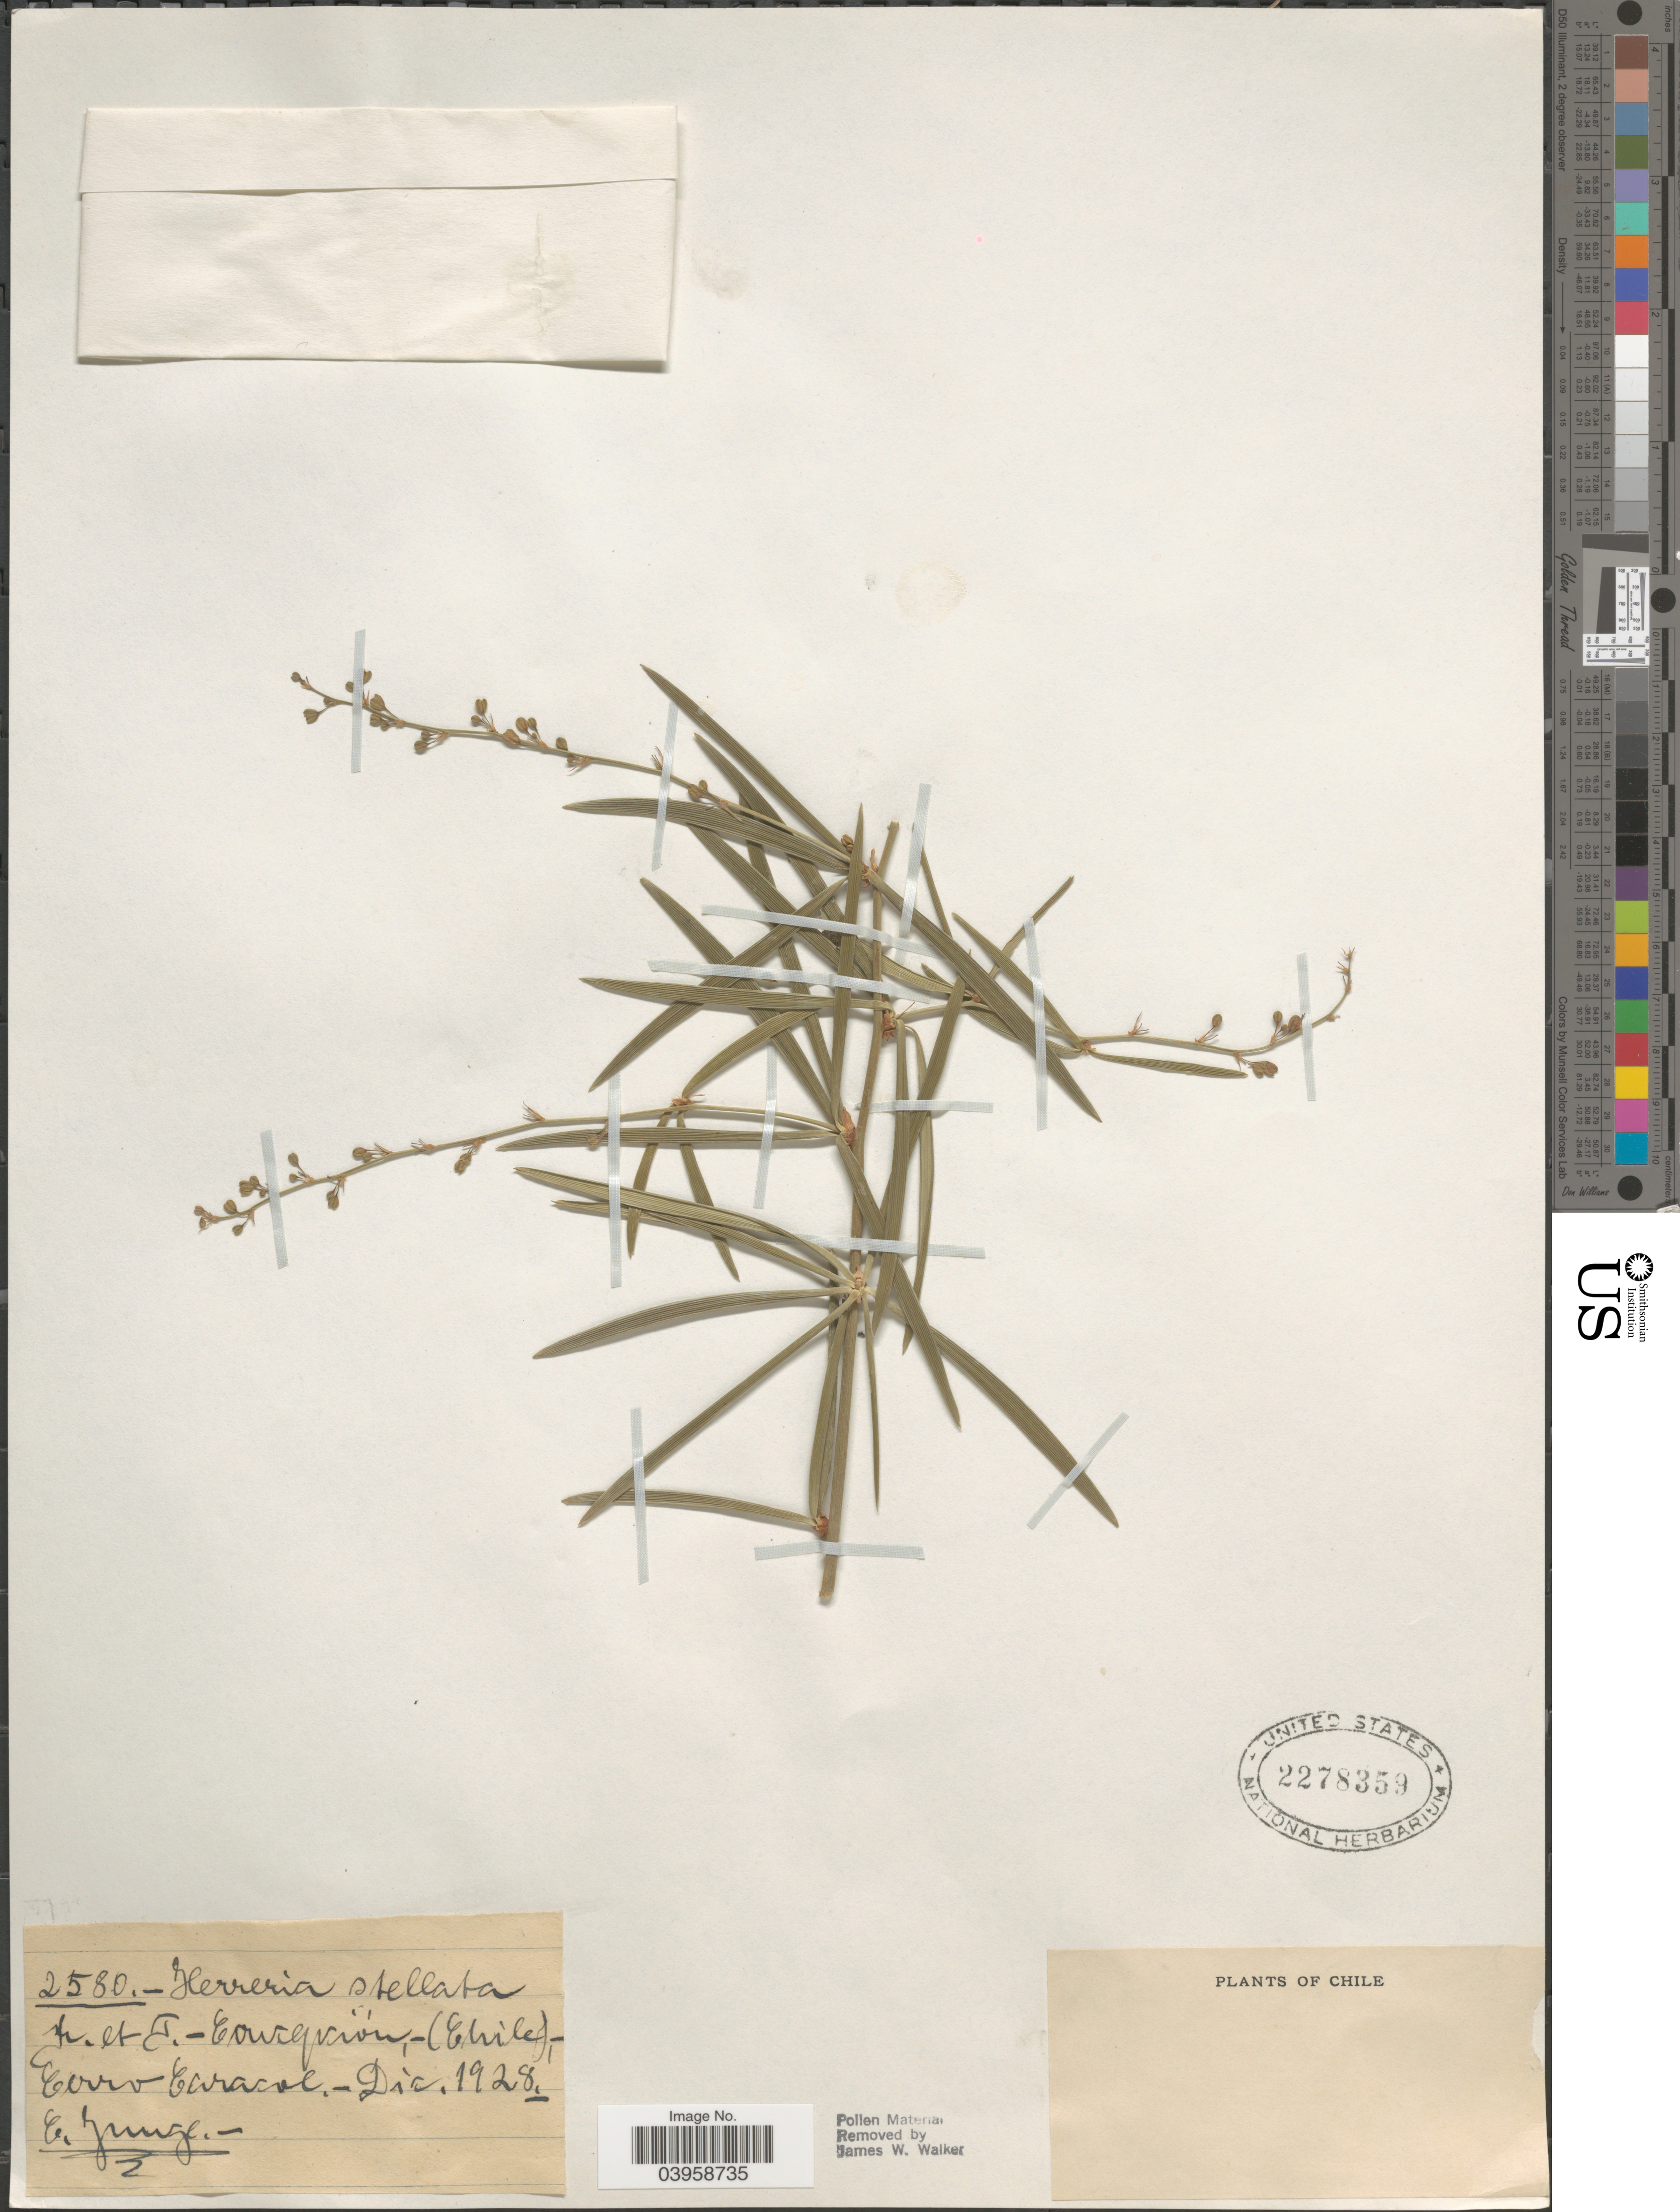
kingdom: Plantae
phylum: Tracheophyta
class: Liliopsida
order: Asparagales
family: Asparagaceae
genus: Herreria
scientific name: Herreria stellata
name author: Ruiz & Pav.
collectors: E. Junge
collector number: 2580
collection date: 1928-12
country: Chile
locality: Concepción. Cerro Caracol.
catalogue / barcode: US 2278359